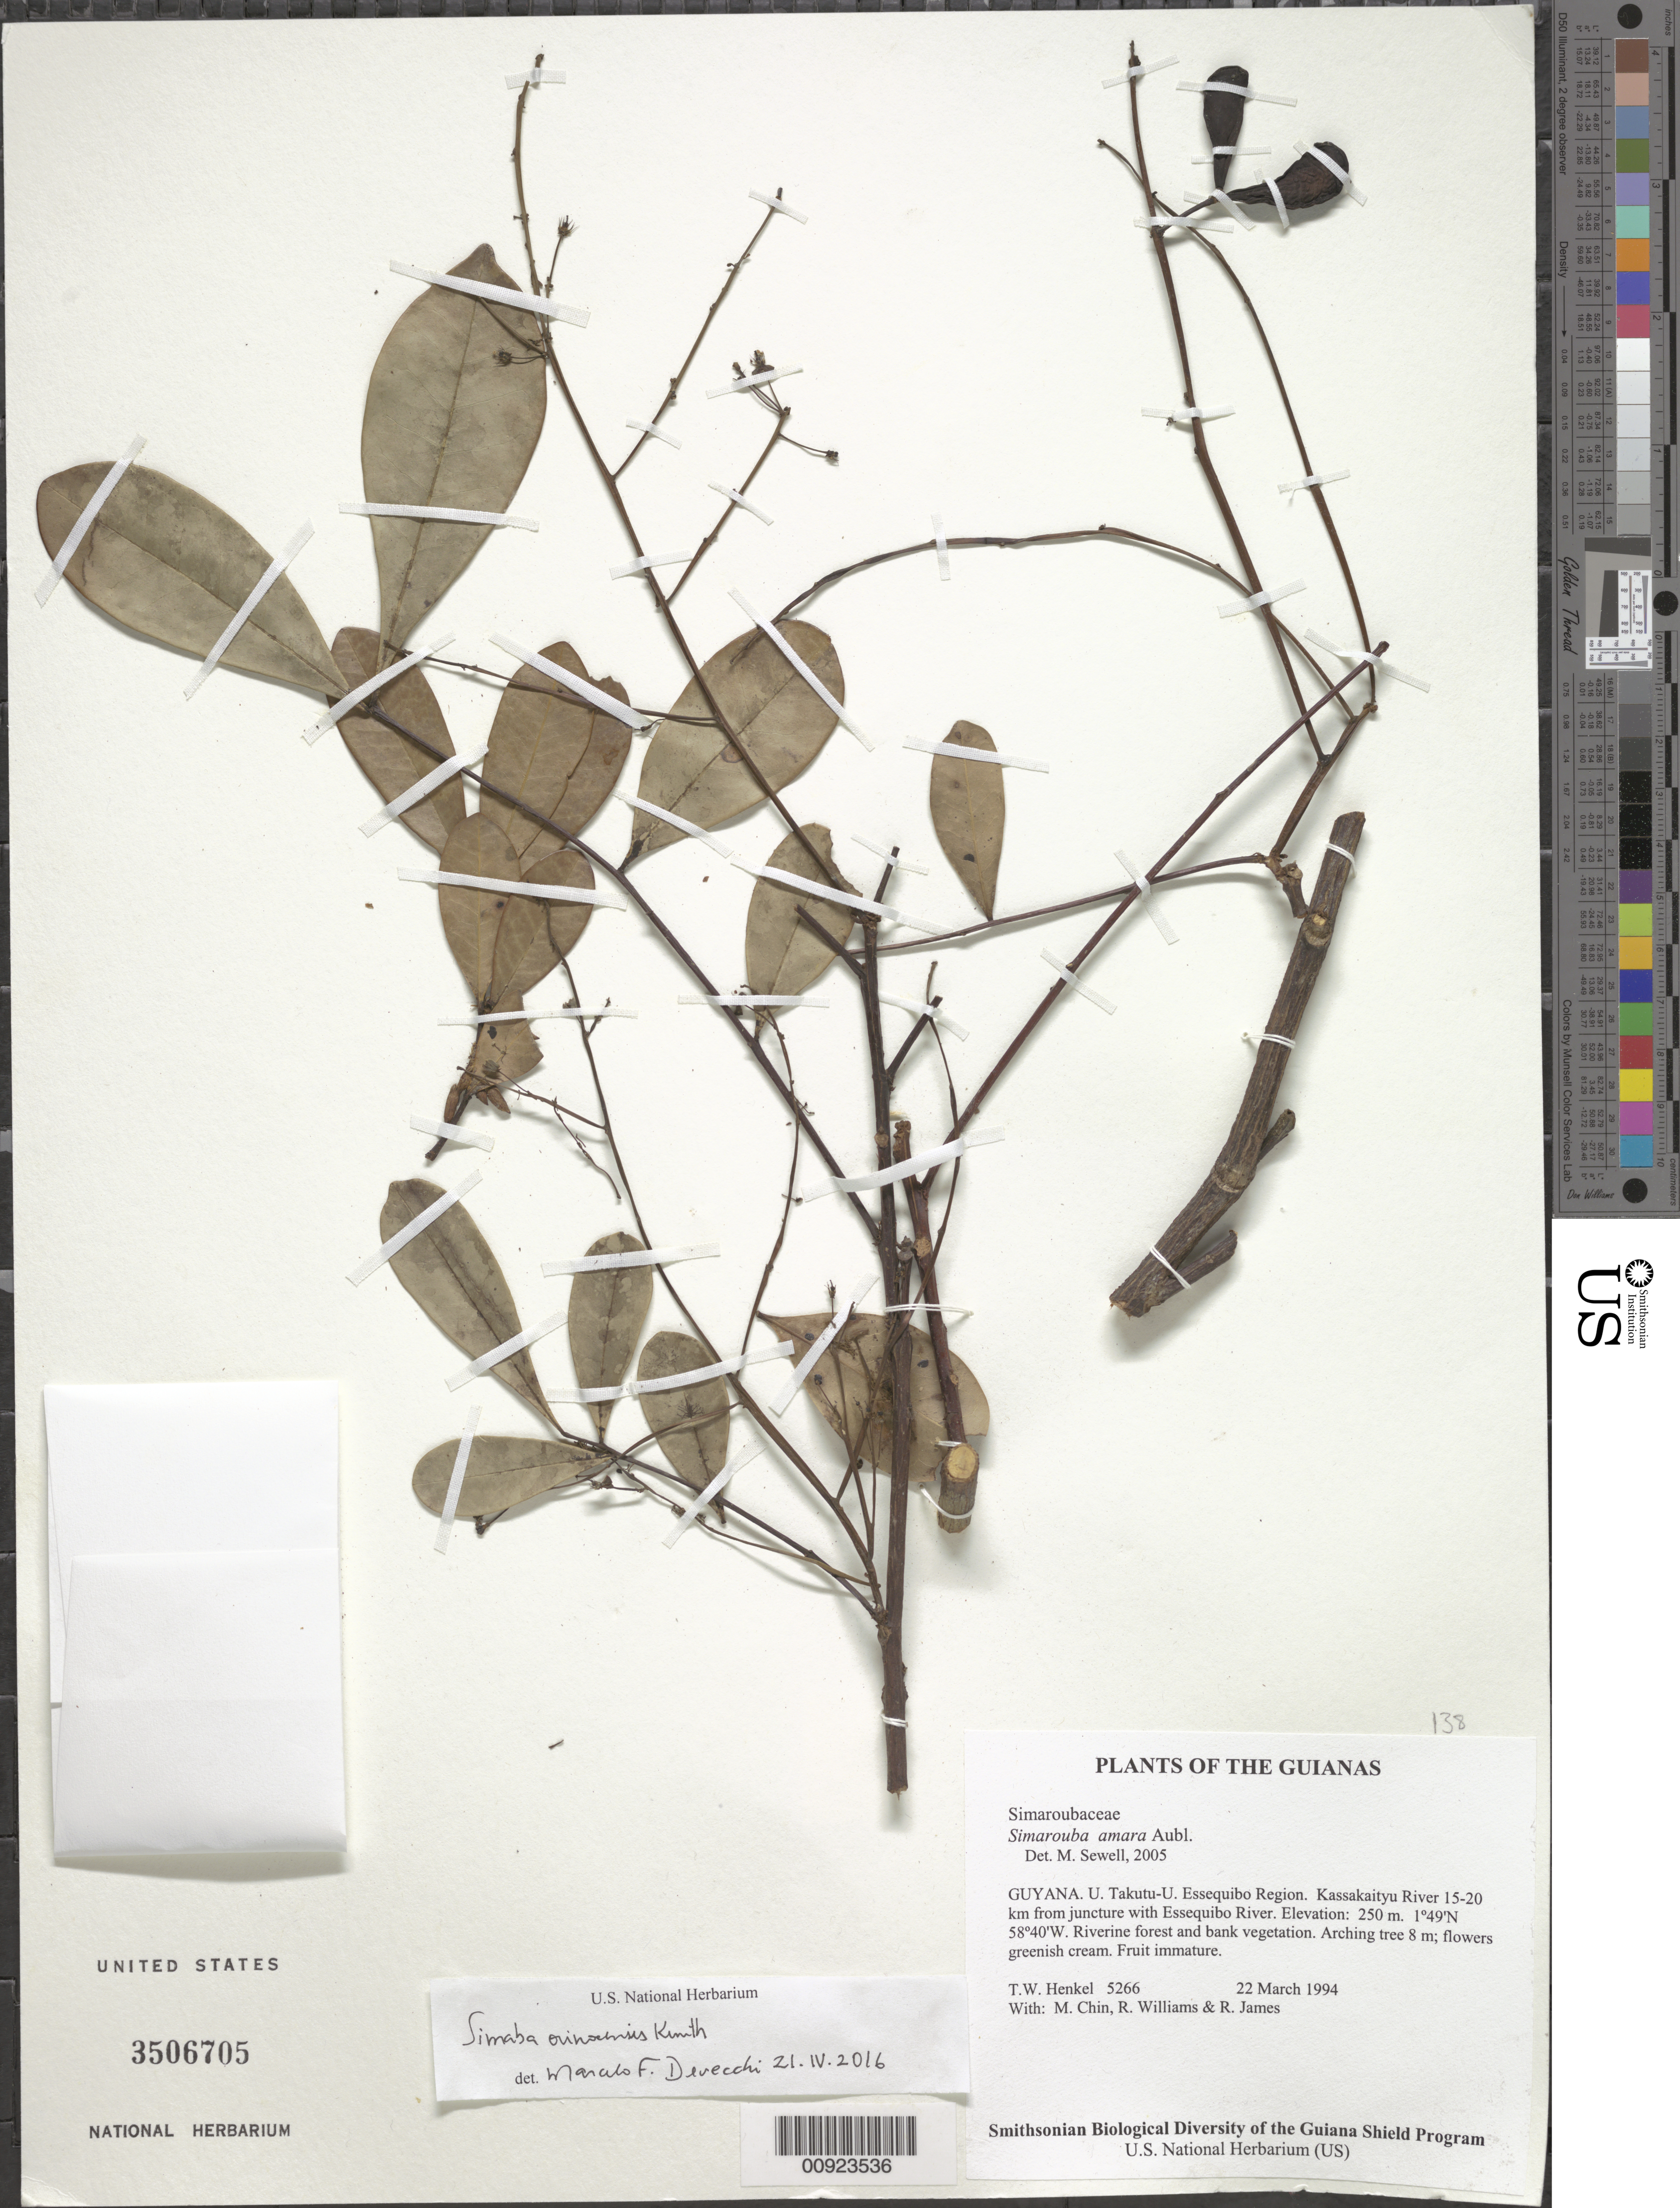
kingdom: Plantae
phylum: Tracheophyta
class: Magnoliopsida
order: Sapindales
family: Simaroubaceae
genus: Simaba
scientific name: Simaba orinocensis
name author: Kunth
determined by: Thomas, W. W., (NY), New York Botanical Garden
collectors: T. Henkel, M. Chin, R. Williams & R. James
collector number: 5266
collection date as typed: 22 March 1994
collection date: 1994-03-22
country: Guyana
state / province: U. Takutu-U. Essequibo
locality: Kassakaityu River 15-20 km from juncture with Essequibo River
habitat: Riverine forest and bank vegetation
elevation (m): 250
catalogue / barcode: US 3506705